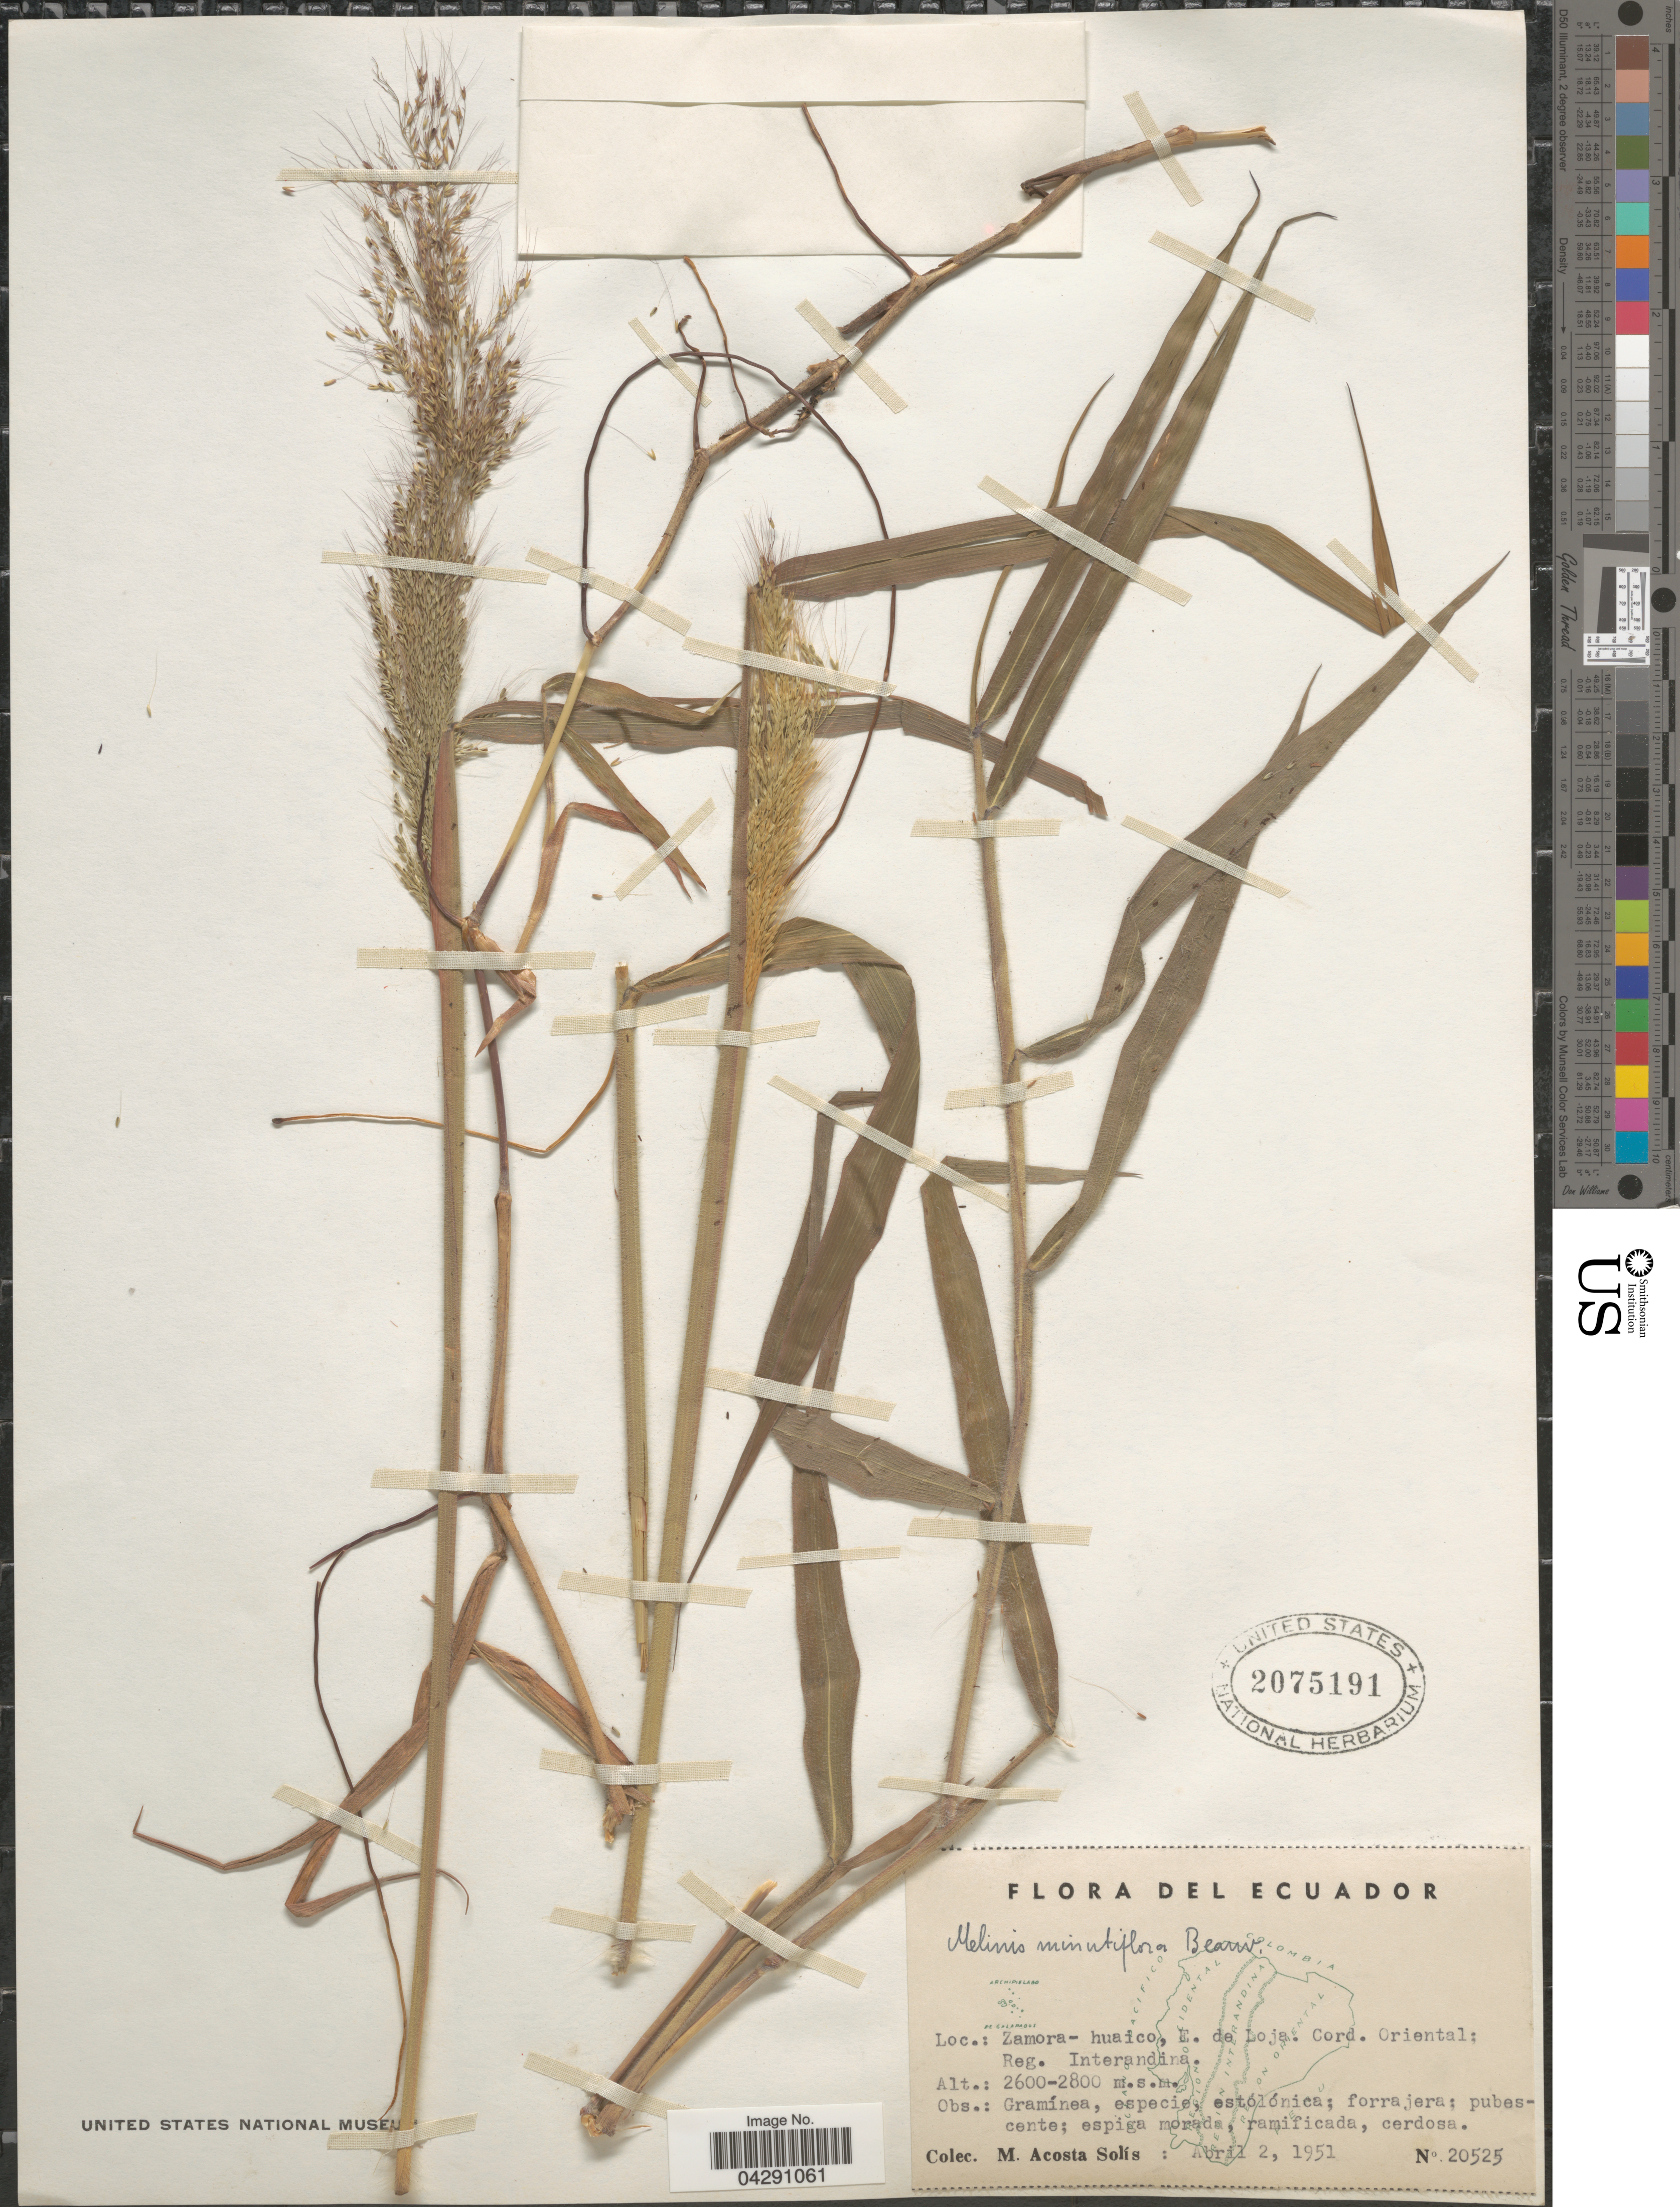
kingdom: Plantae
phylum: Tracheophyta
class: Liliopsida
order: Poales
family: Poaceae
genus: Melinis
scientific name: Melinis minutiflora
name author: P. Beauv.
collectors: M. Acosta Solis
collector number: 20525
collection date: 1951-04-02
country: Ecuador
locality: Zamora - huaico, E. de Loja. Cord. Oriental; Reg. Interandina.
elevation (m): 2600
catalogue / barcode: US 2075191